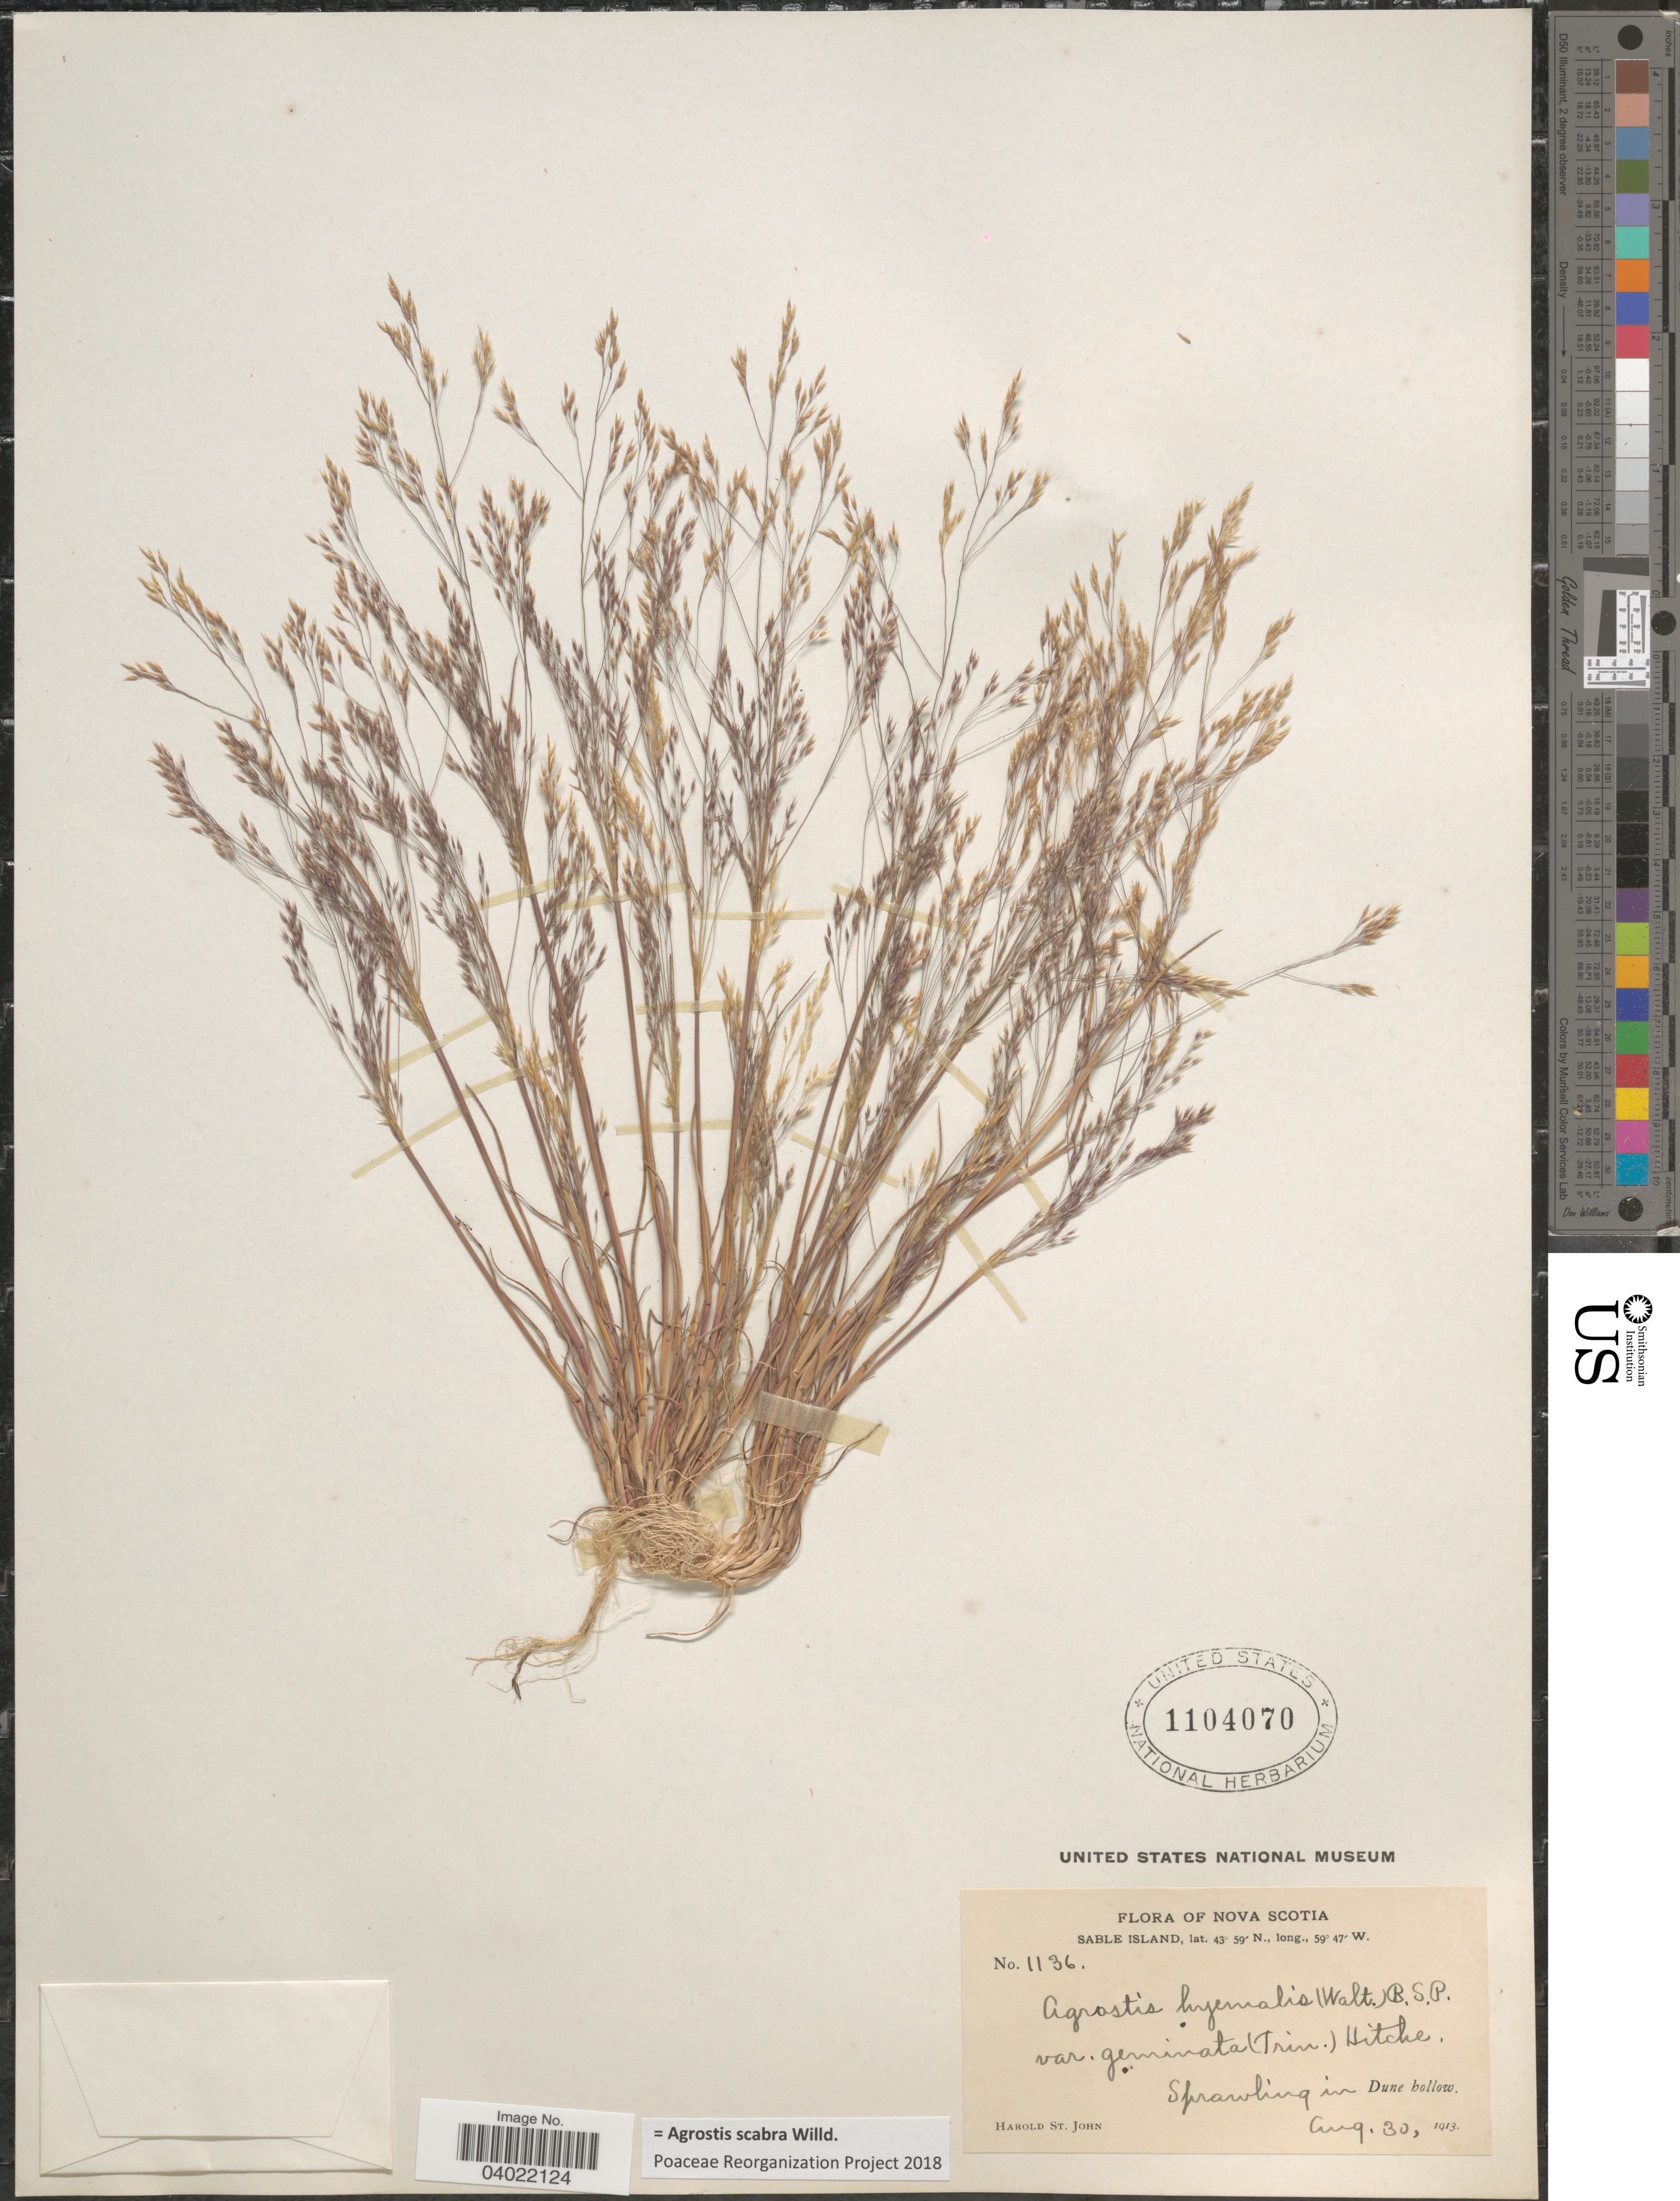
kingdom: Plantae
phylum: Tracheophyta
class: Liliopsida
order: Poales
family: Poaceae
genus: Agrostis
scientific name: Agrostis scabra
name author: Willd.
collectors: H. St. John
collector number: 1136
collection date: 1913-08-30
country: Canada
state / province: Nova Scotia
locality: Sable Island. Sprawling in Dune hollow.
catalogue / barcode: US 1104070